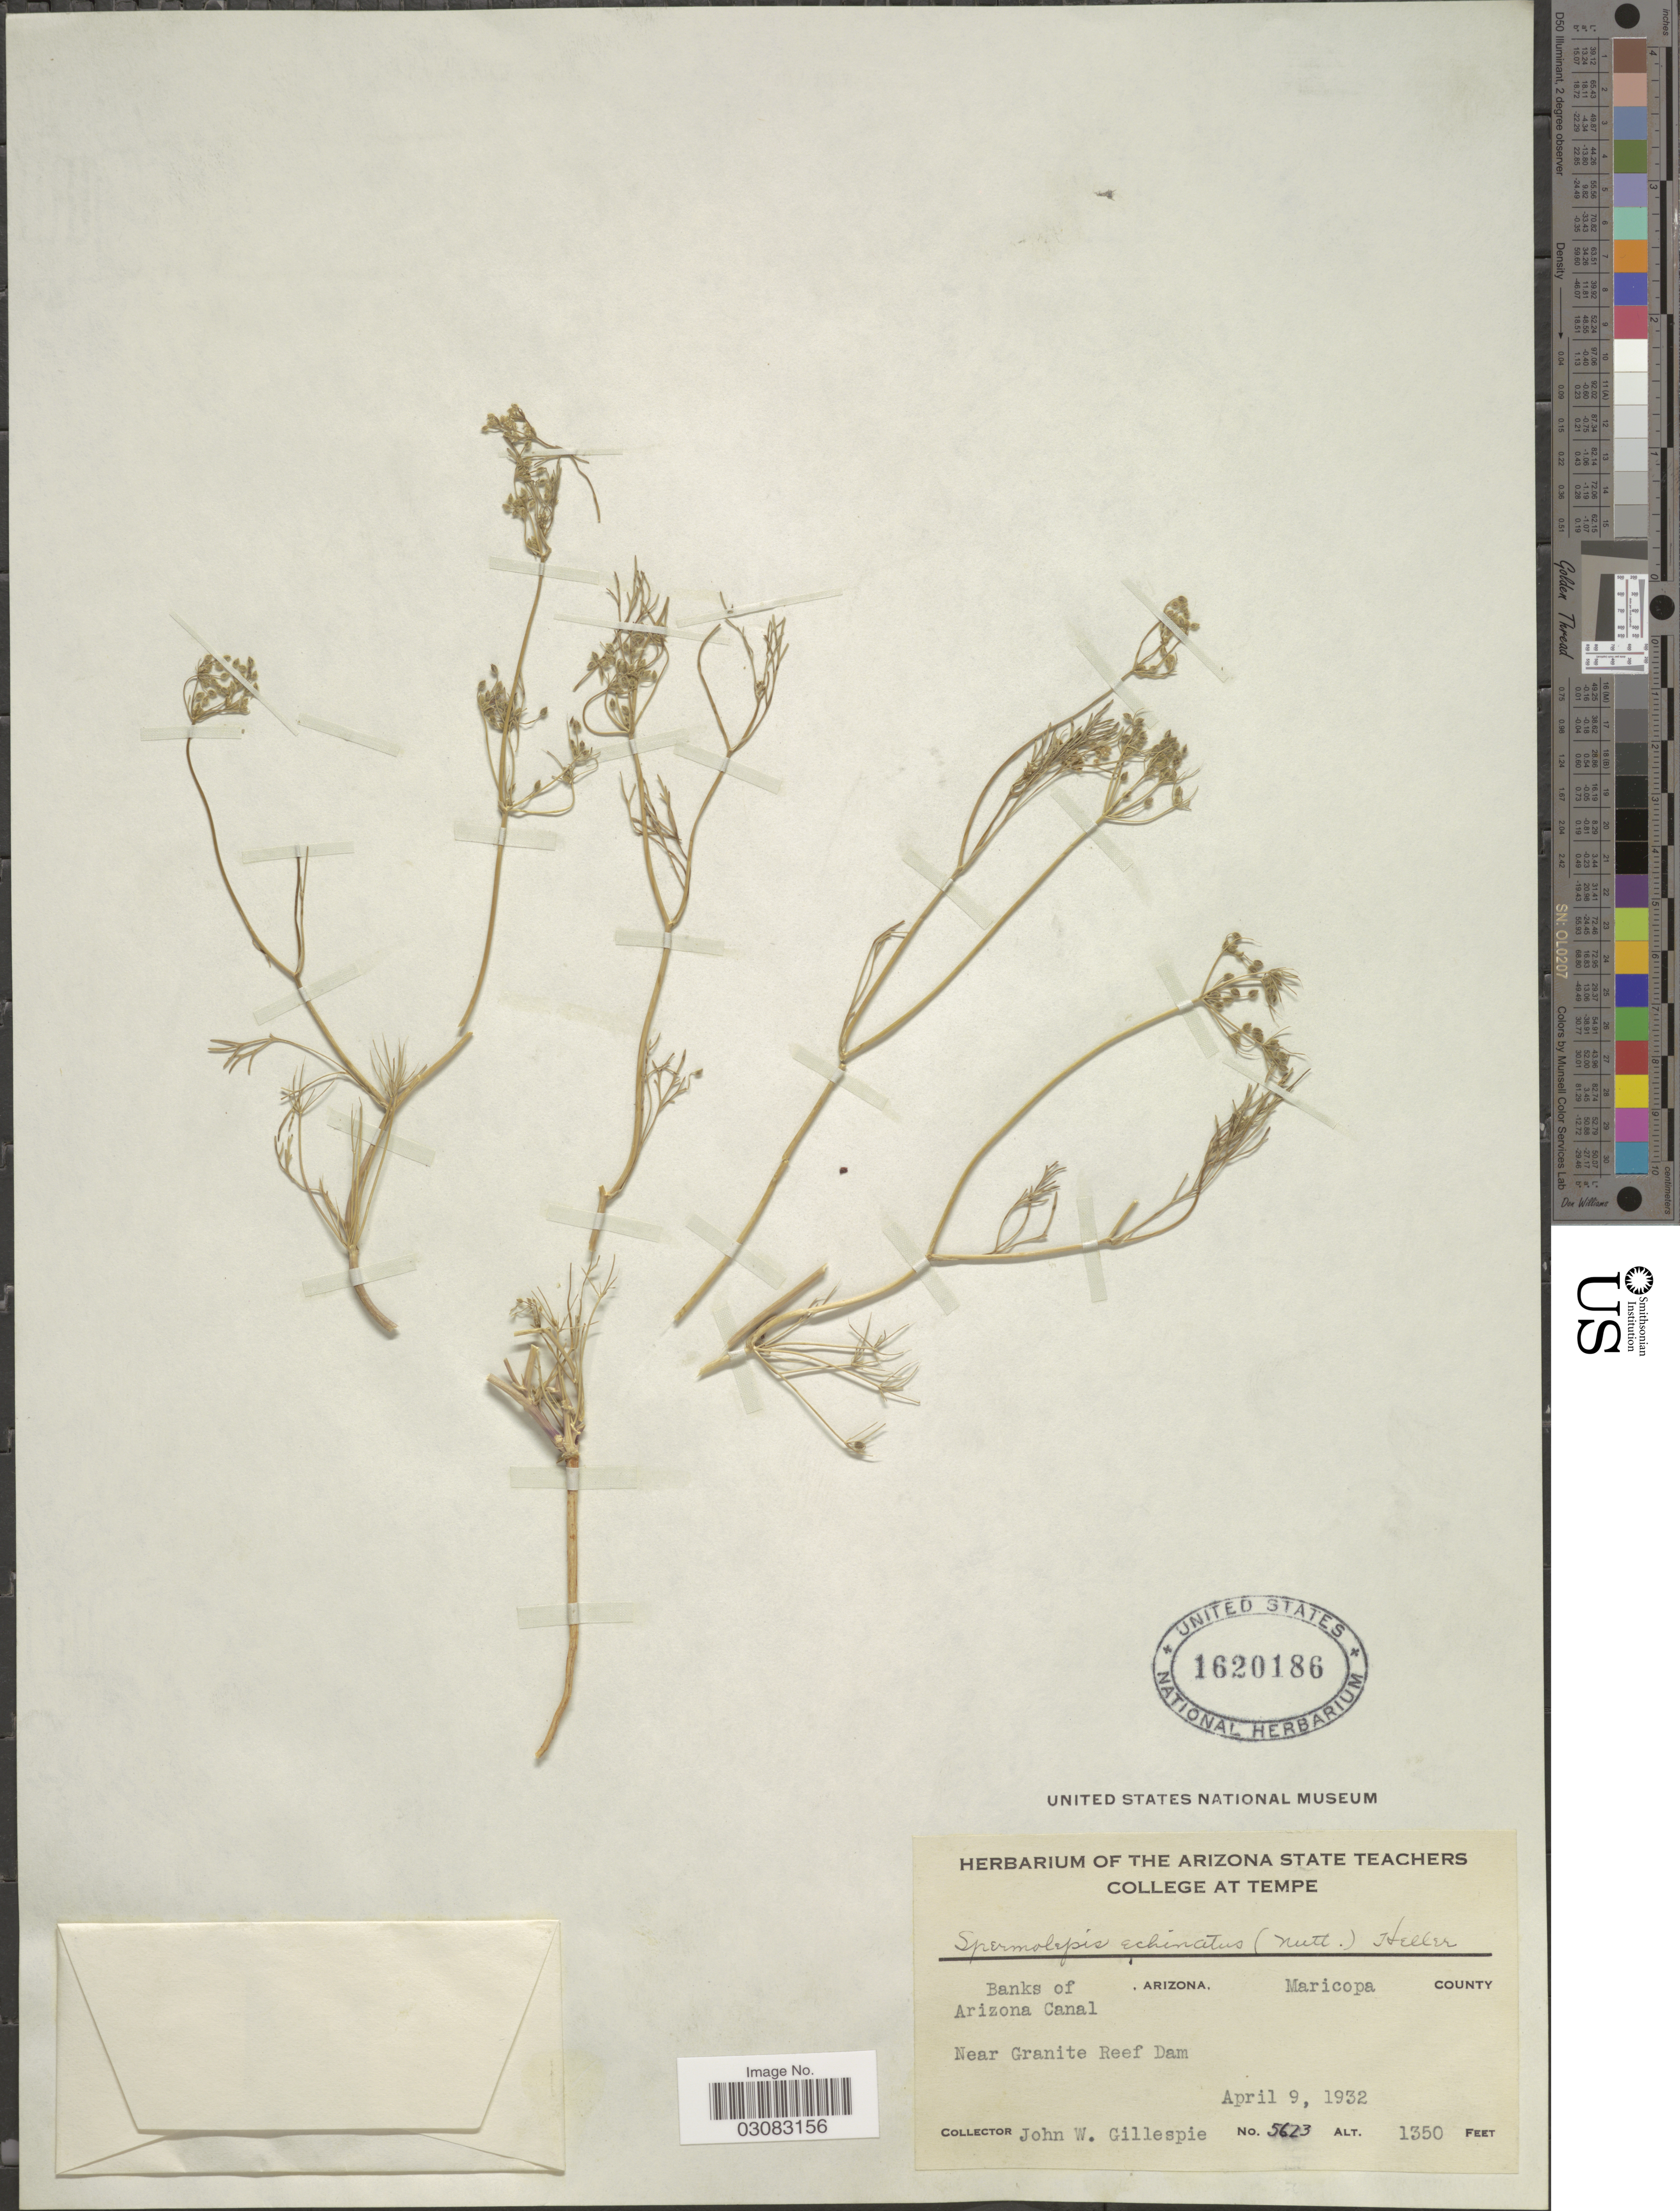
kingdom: Plantae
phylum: Tracheophyta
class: Magnoliopsida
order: Apiales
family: Apiaceae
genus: Spermolepis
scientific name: Spermolepis echinata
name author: (Nutt. ex DC.) A. Heller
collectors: J. W. Gillespie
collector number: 5623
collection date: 1932-04-09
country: United States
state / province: Arizona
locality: Banks of Arizona Canal. Maricopa County. Near Granite Reef Dam.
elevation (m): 411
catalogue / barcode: US 1620186